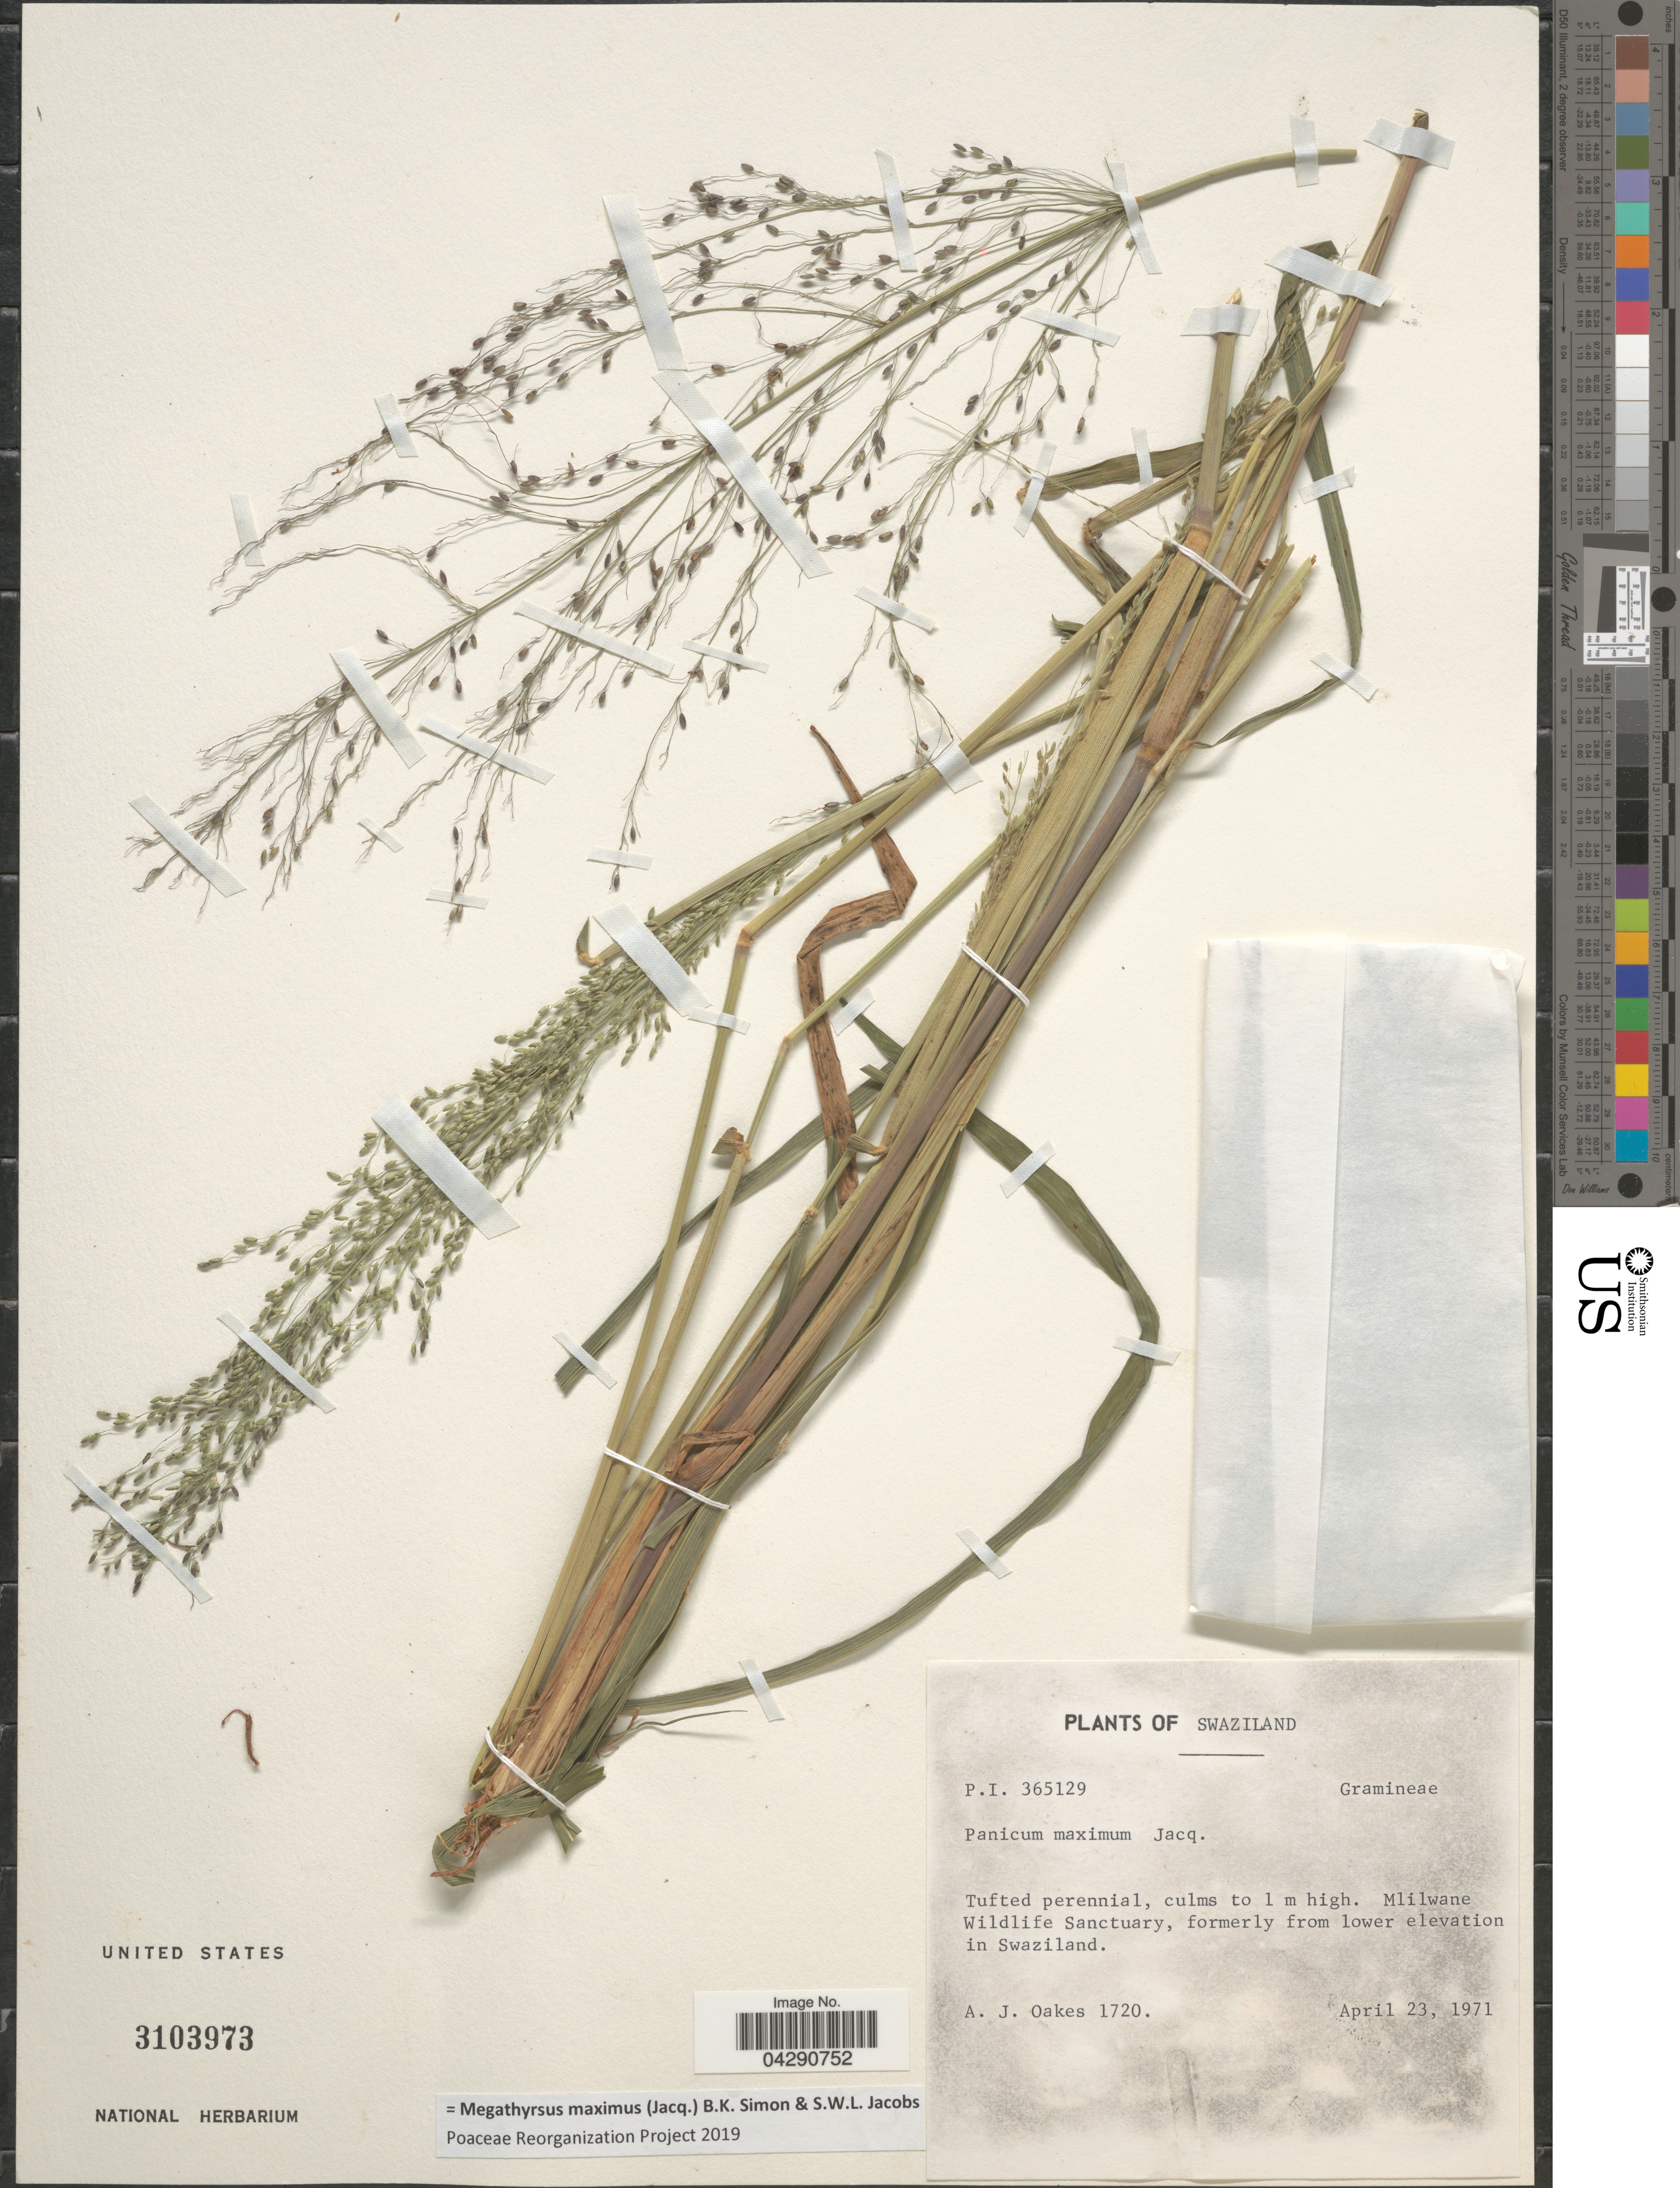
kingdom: Plantae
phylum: Tracheophyta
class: Liliopsida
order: Poales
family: Poaceae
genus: Megathyrsus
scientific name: Megathyrsus maximus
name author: (Jacq.) B.K. Simon & S.W.L. Jacobs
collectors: A. Oakes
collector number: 1720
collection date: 1971-04-23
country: Eswatini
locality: Mlilwane Wildlife Sanctuary.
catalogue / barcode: US 3103973